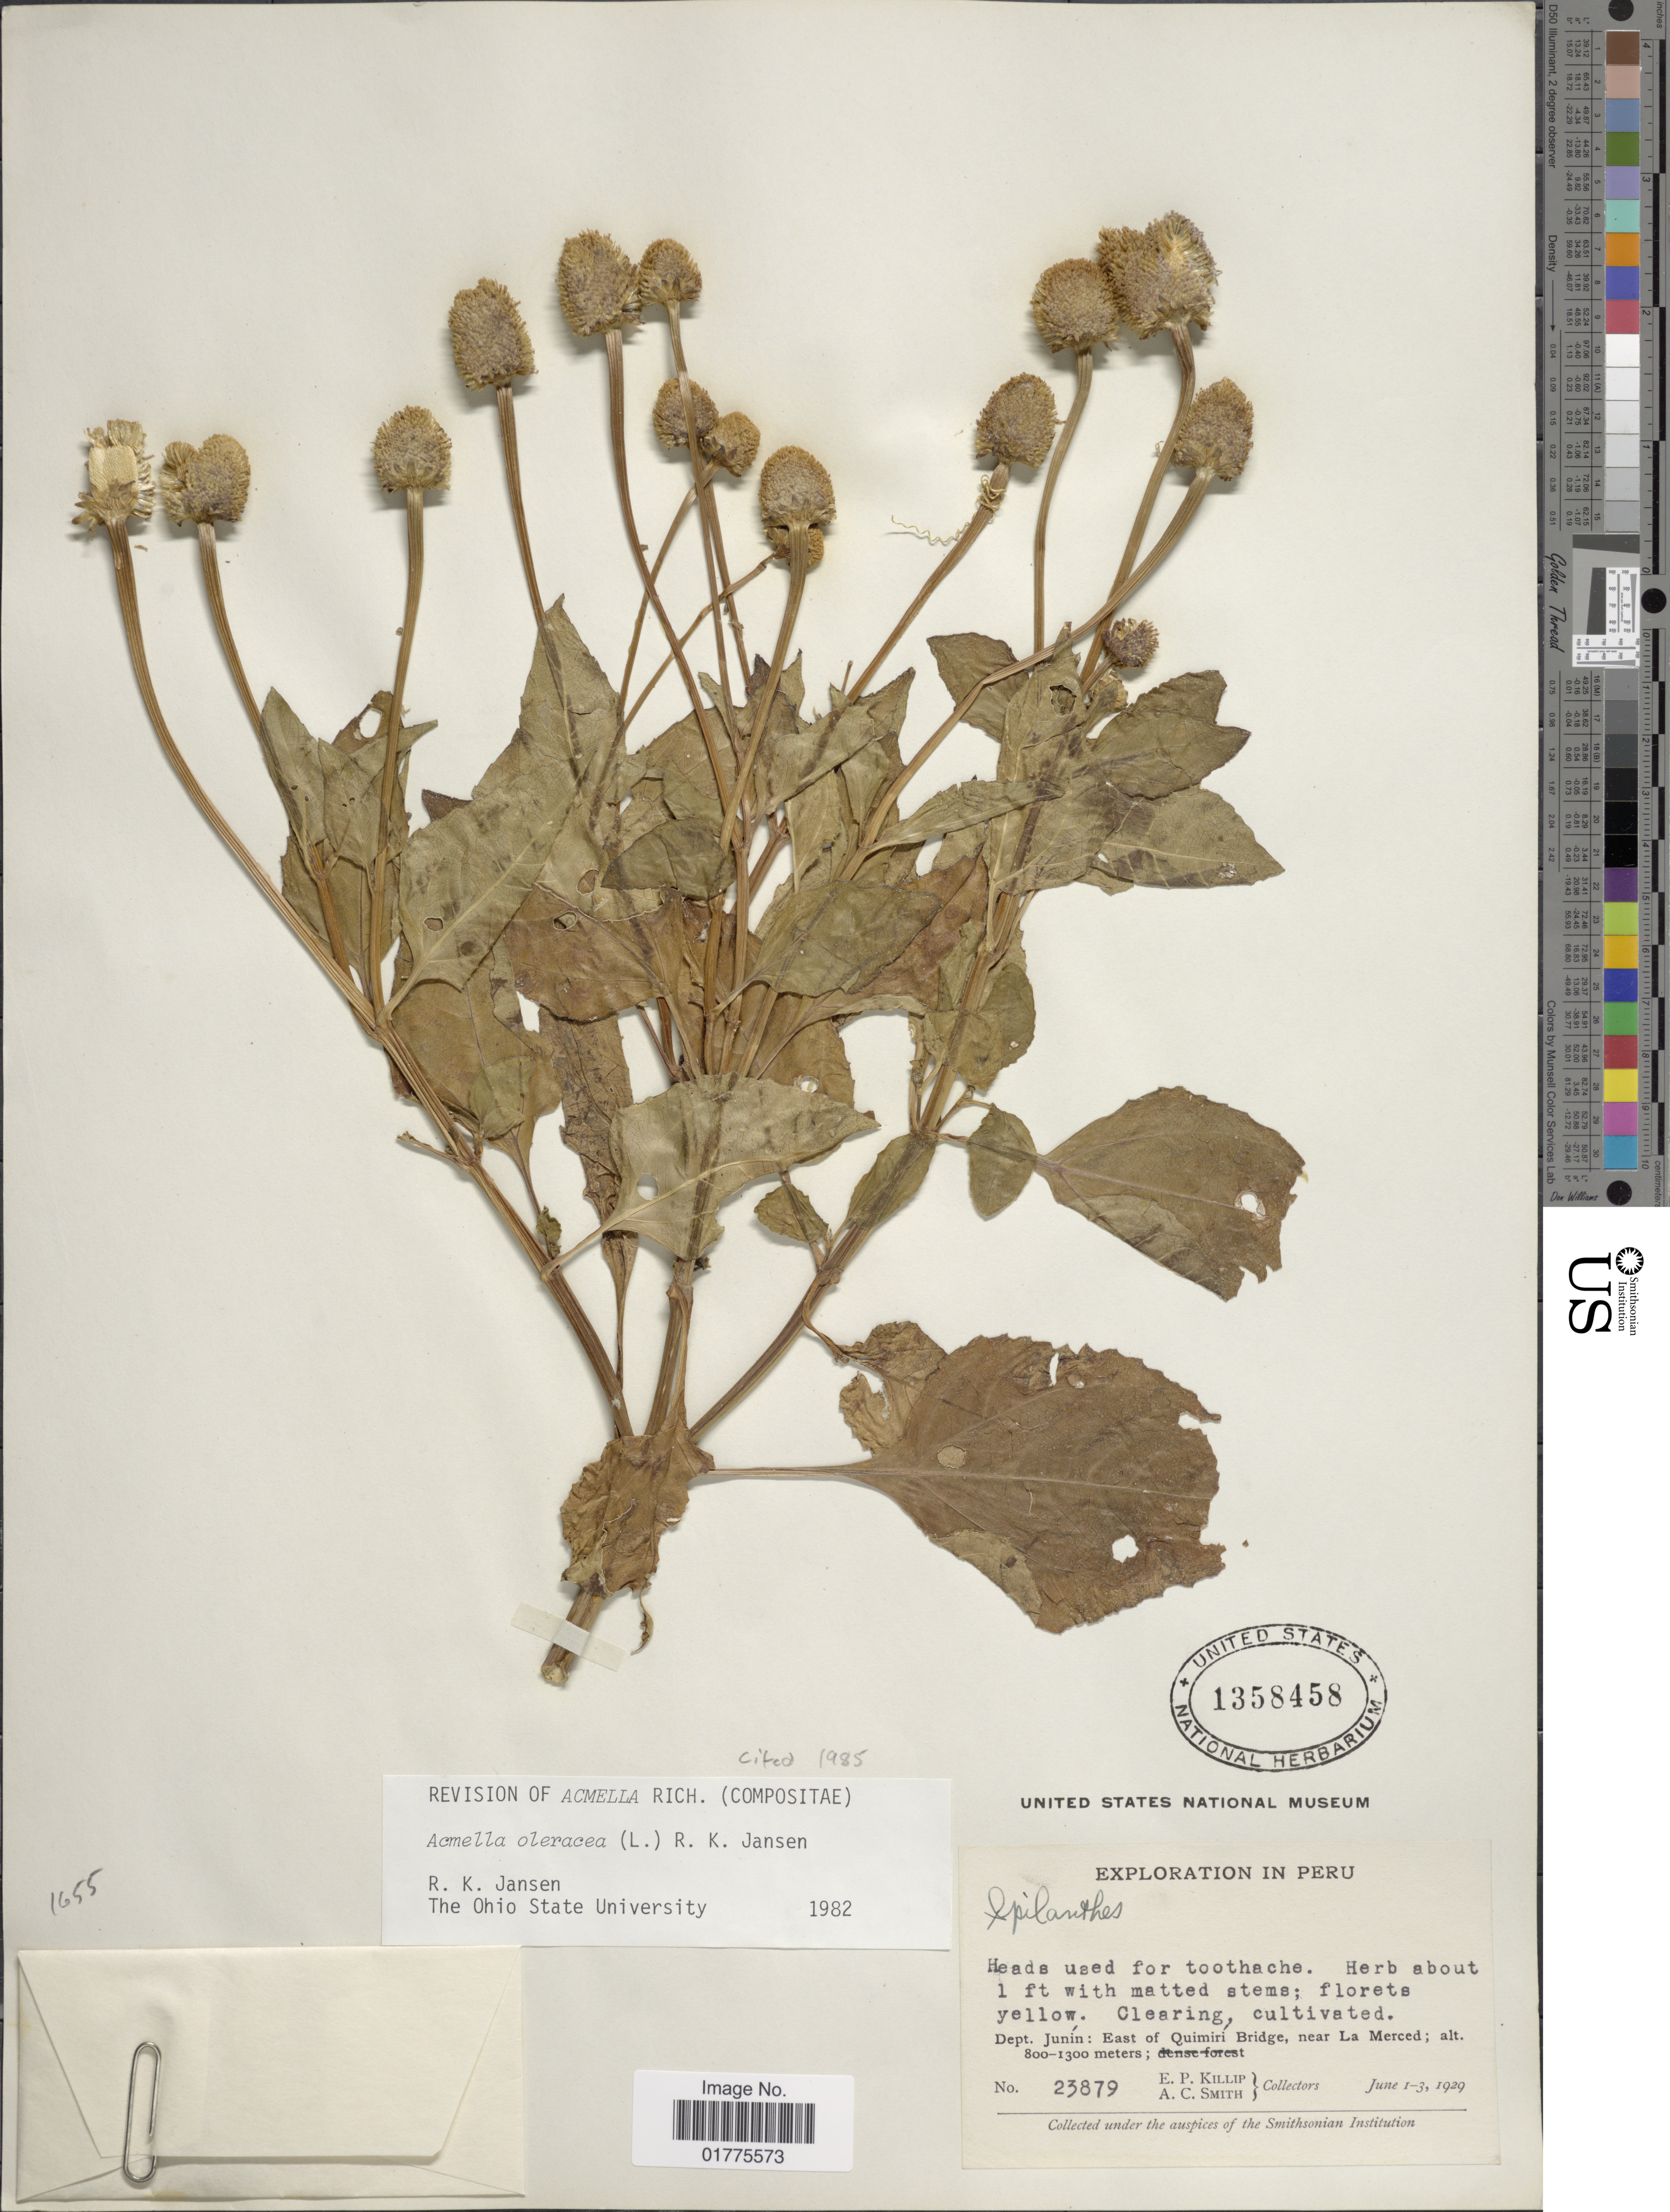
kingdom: Plantae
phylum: Tracheophyta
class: Magnoliopsida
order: Asterales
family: Asteraceae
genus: Acmella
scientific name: Acmella oleracea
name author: (L.) R.K. Jansen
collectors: E. P. Killip & A. C. Smith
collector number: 23879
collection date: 1929-06-01/1929-06-03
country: Peru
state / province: Junín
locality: East of Quimiri Bridge, near La Merced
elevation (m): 800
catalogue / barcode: US 1358458